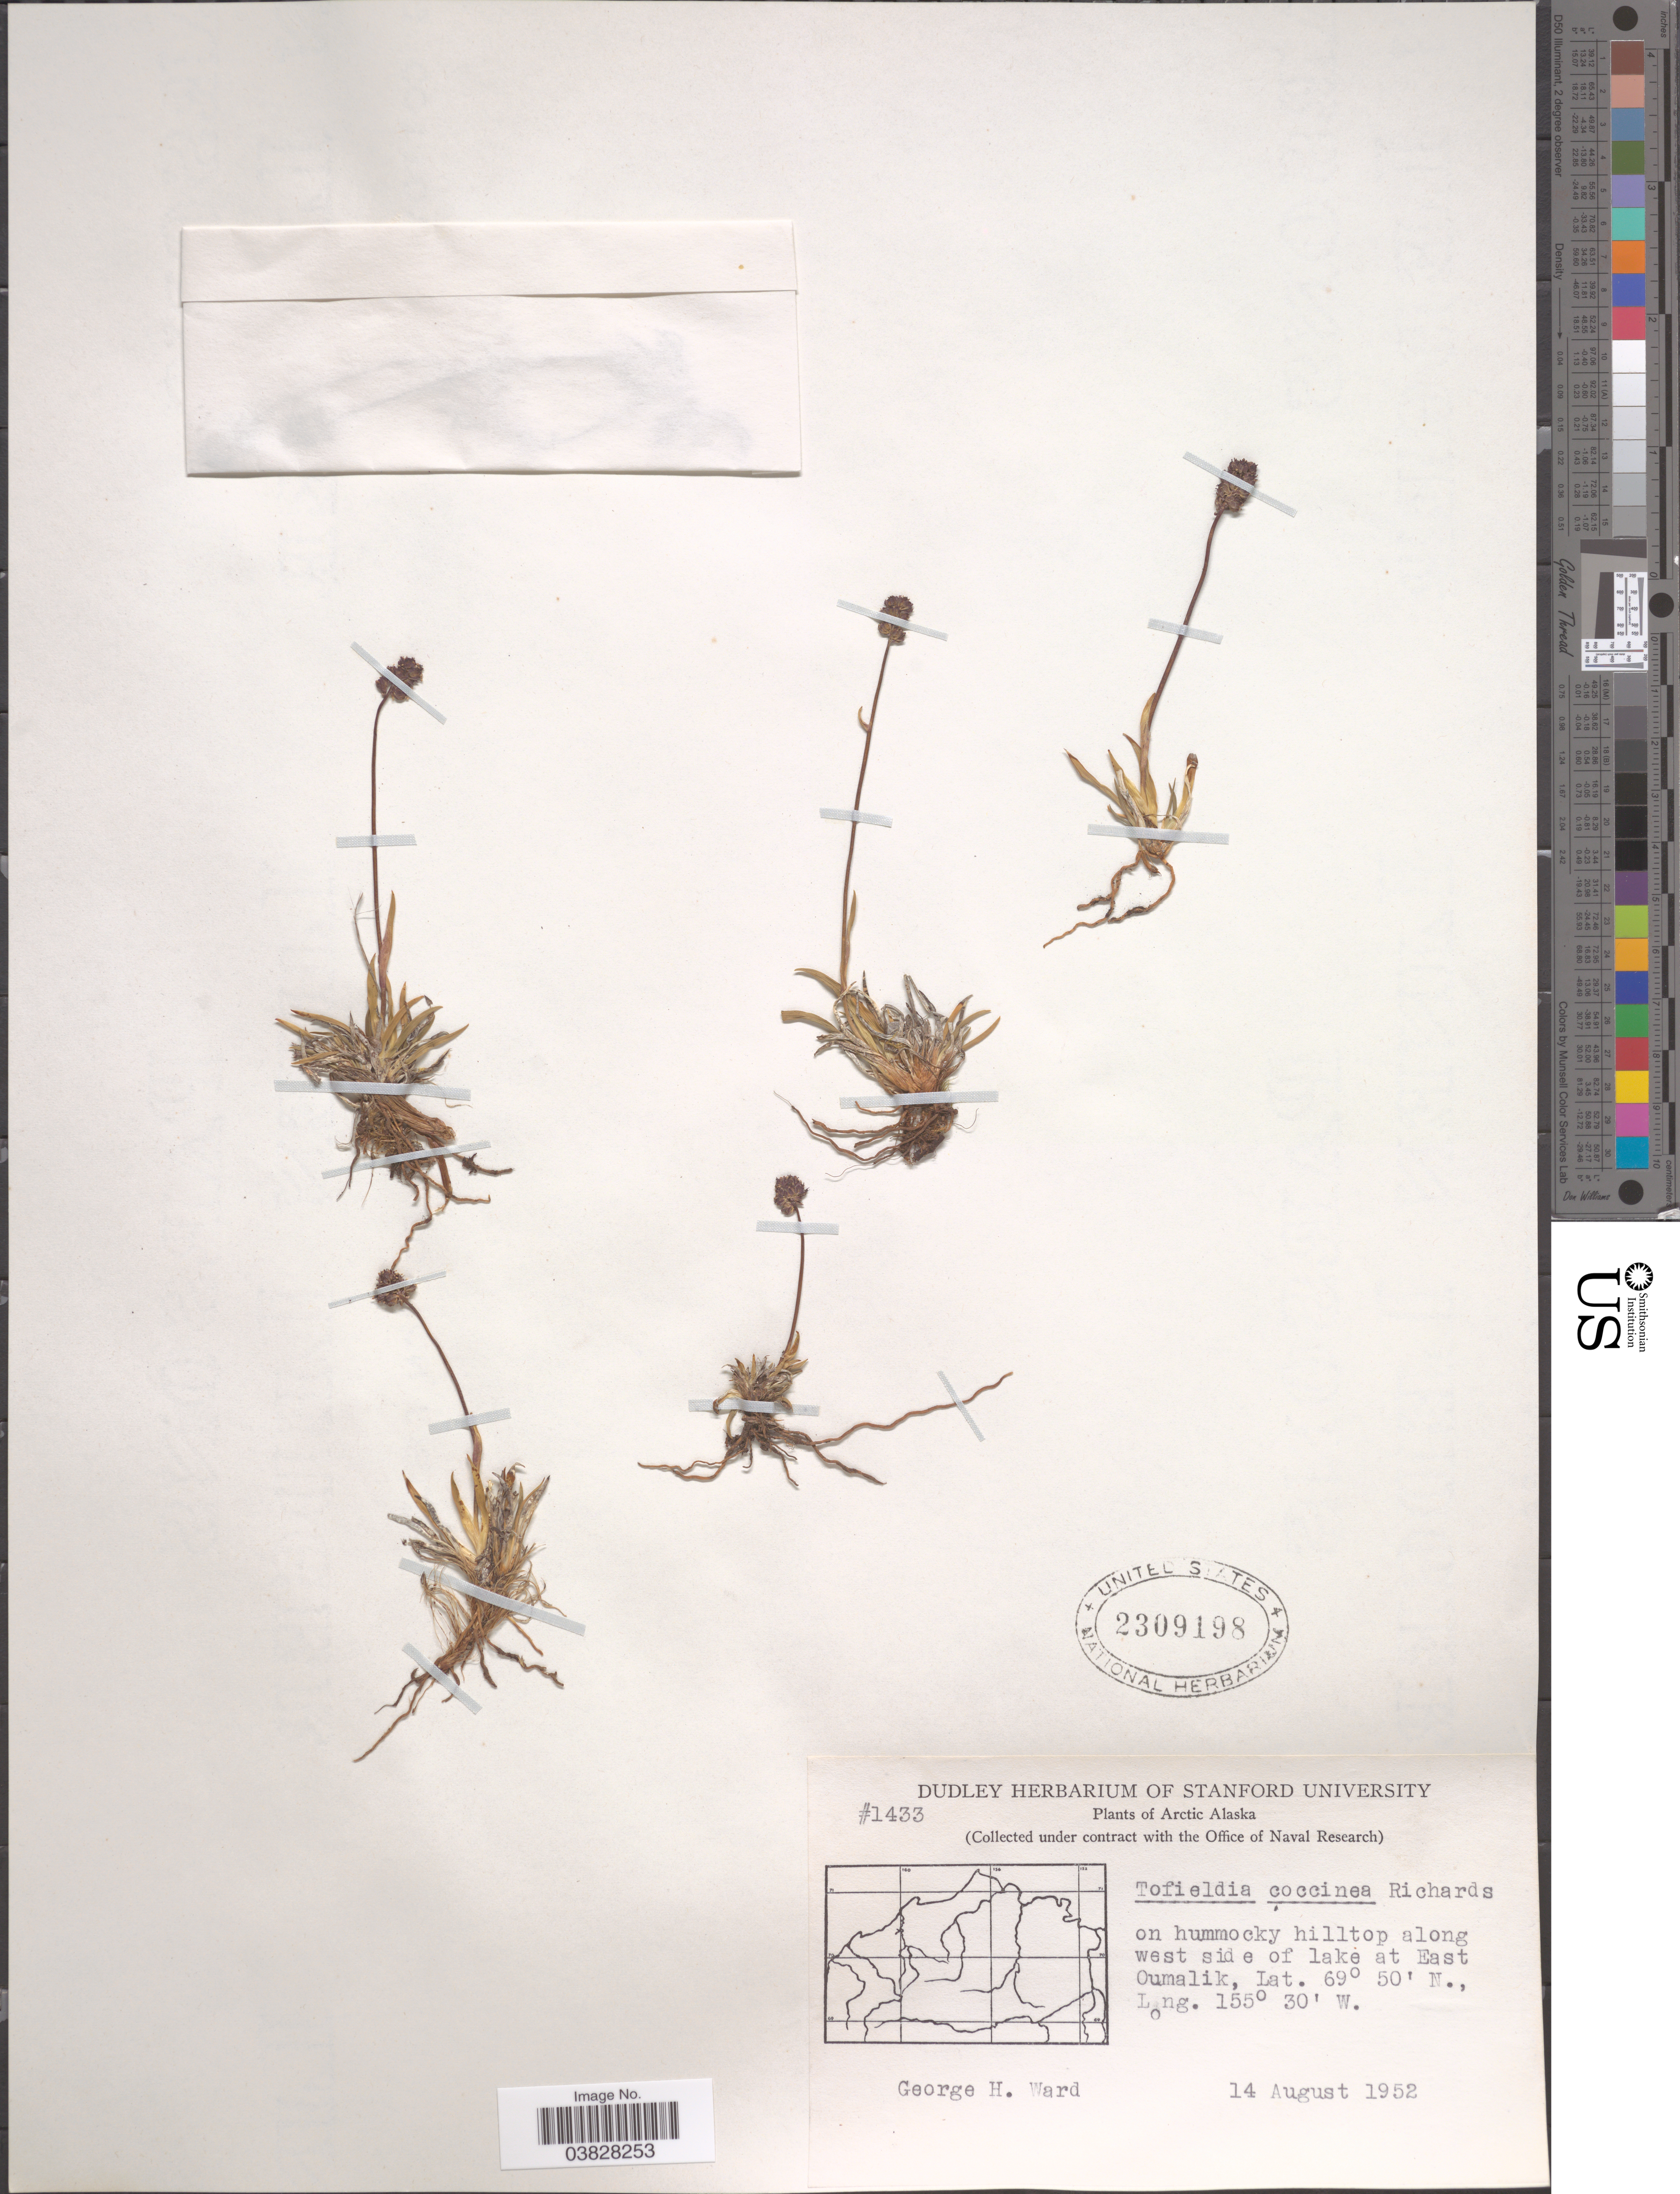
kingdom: Plantae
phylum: Tracheophyta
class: Liliopsida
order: Alismatales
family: Tofieldiaceae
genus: Tofieldia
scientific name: Tofieldia coccinea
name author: Richardson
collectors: G. H. Ward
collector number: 1433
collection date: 1952-08-14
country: United States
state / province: Alaska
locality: Arctic Alaska. Along west side of lake at East Oumalik.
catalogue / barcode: US 2309198